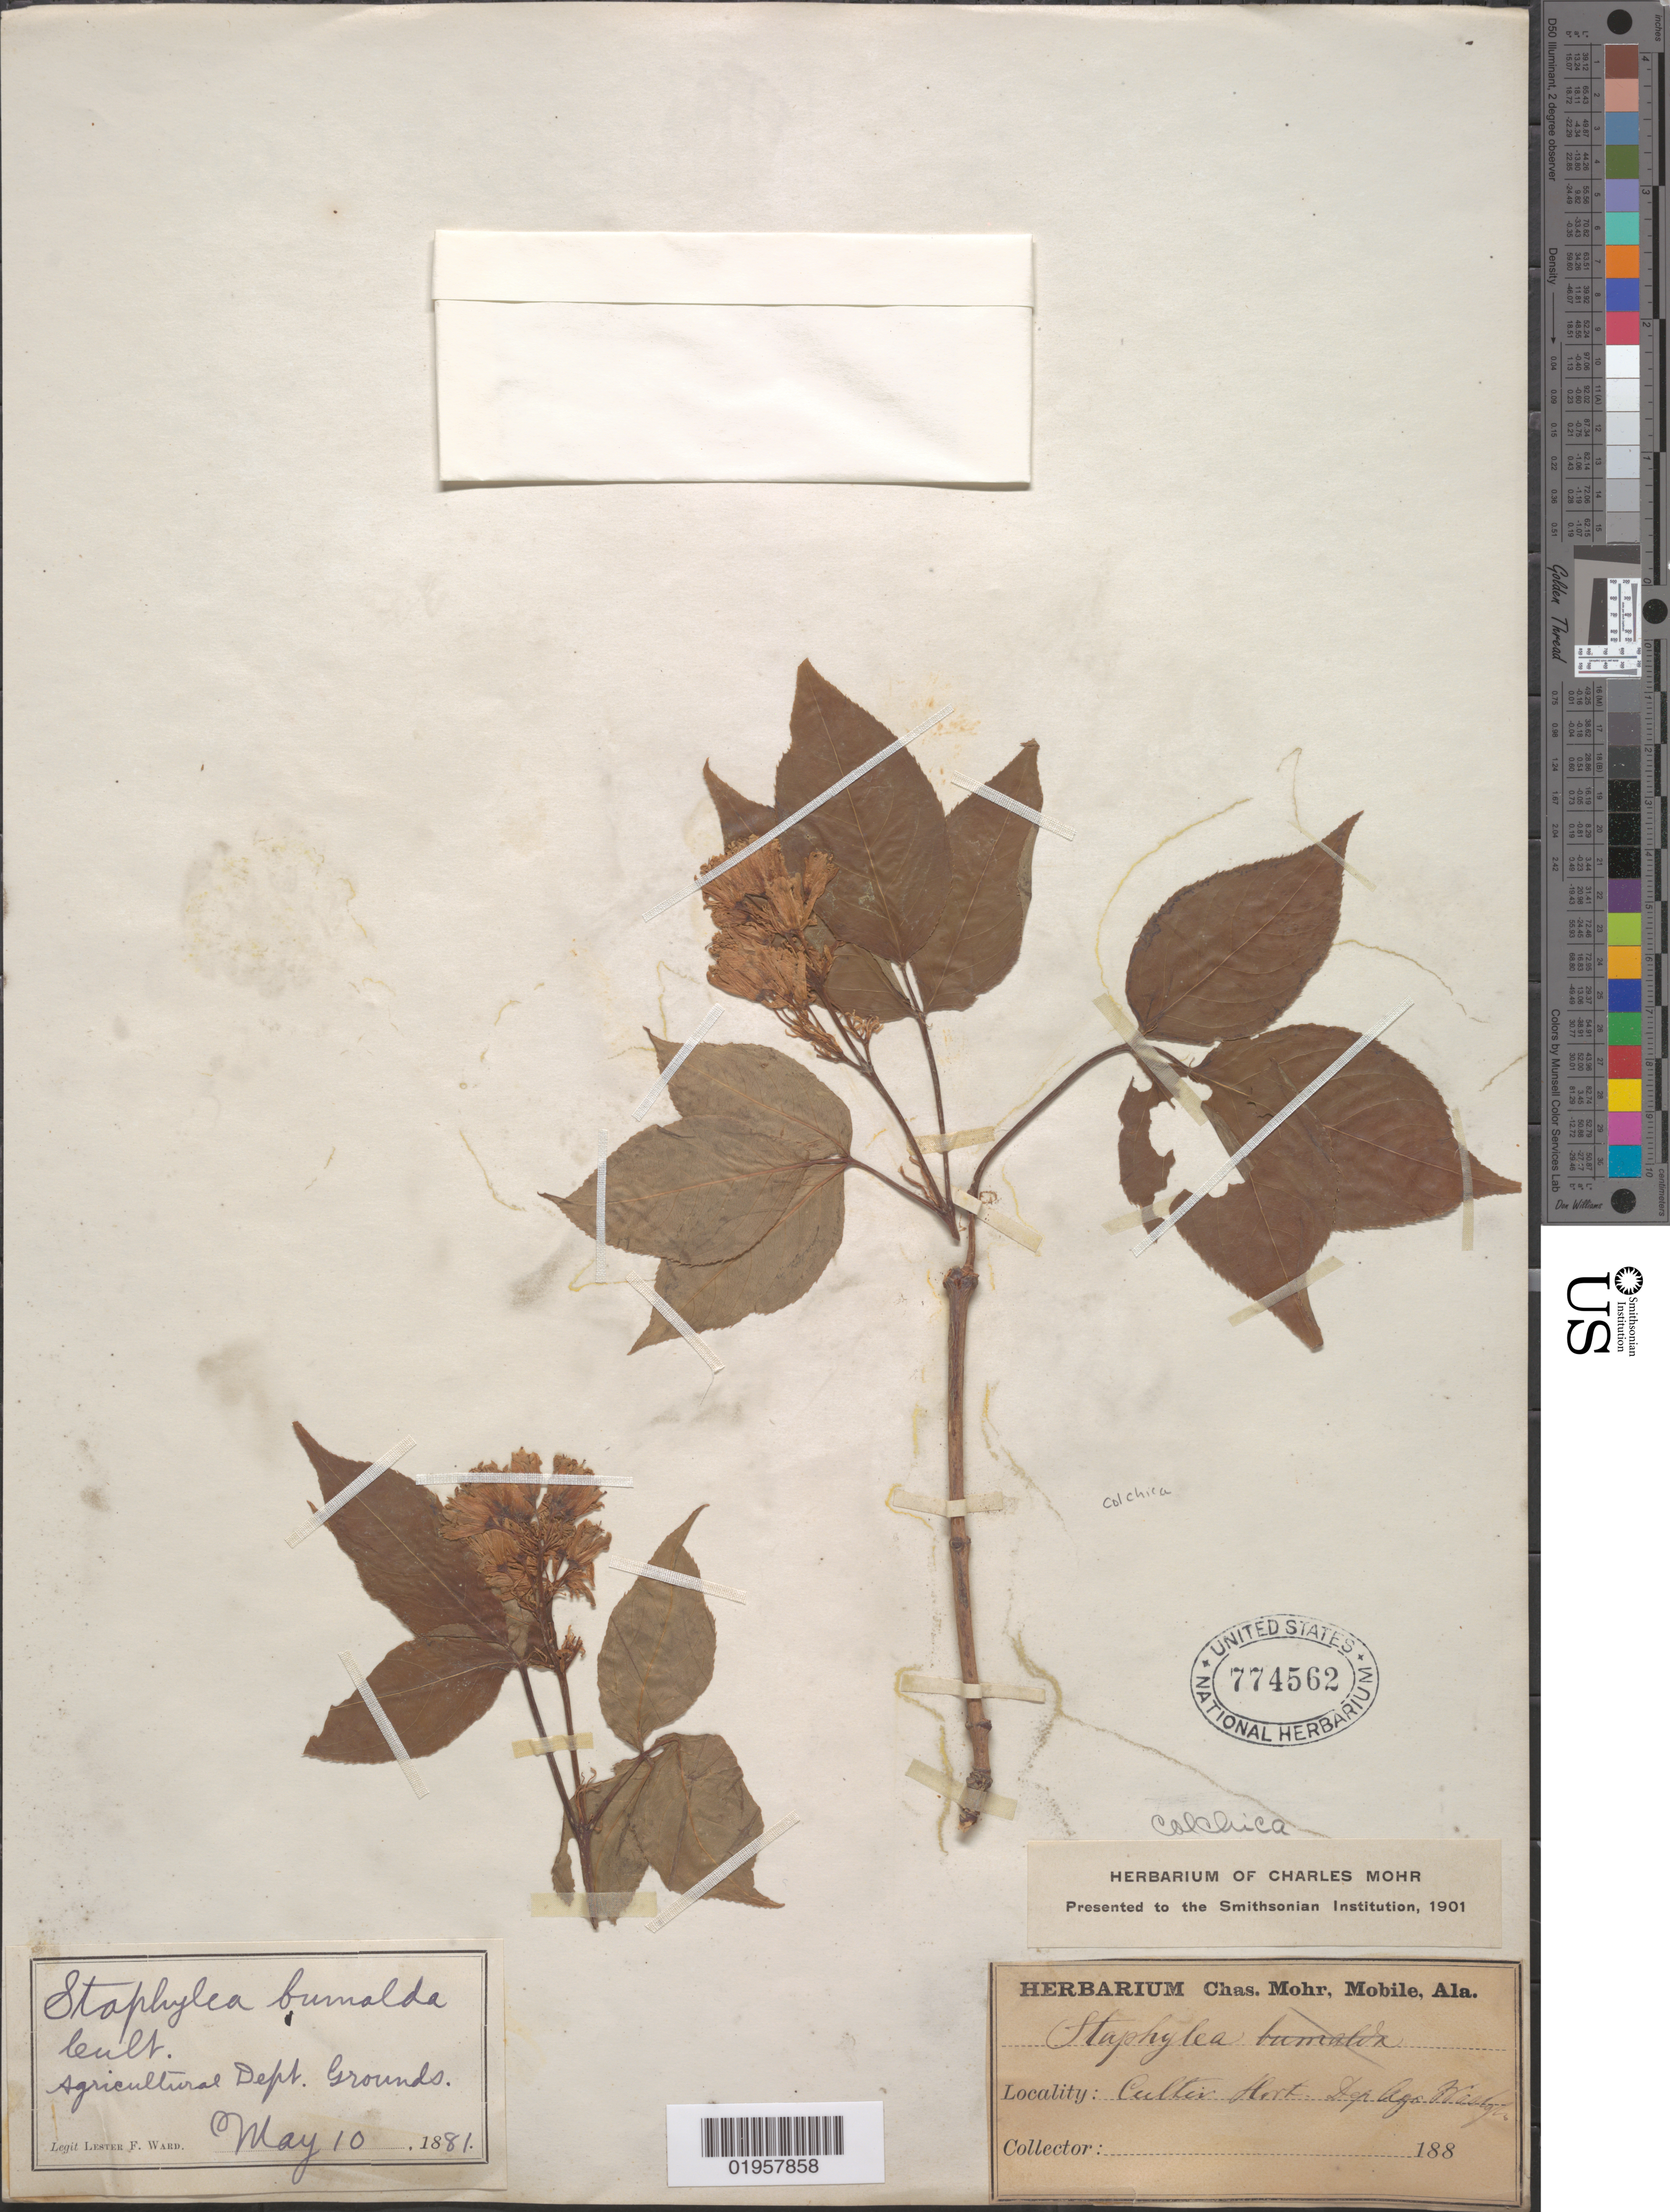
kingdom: Plantae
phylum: Tracheophyta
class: Magnoliopsida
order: Crossosomatales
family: Staphyleaceae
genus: Staphylea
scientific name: Staphylea colchica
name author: Steven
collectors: L. F. Ward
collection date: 1881-05-10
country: United States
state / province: District of Columbia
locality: Agricultural Dept. Grounds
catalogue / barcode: US 774562